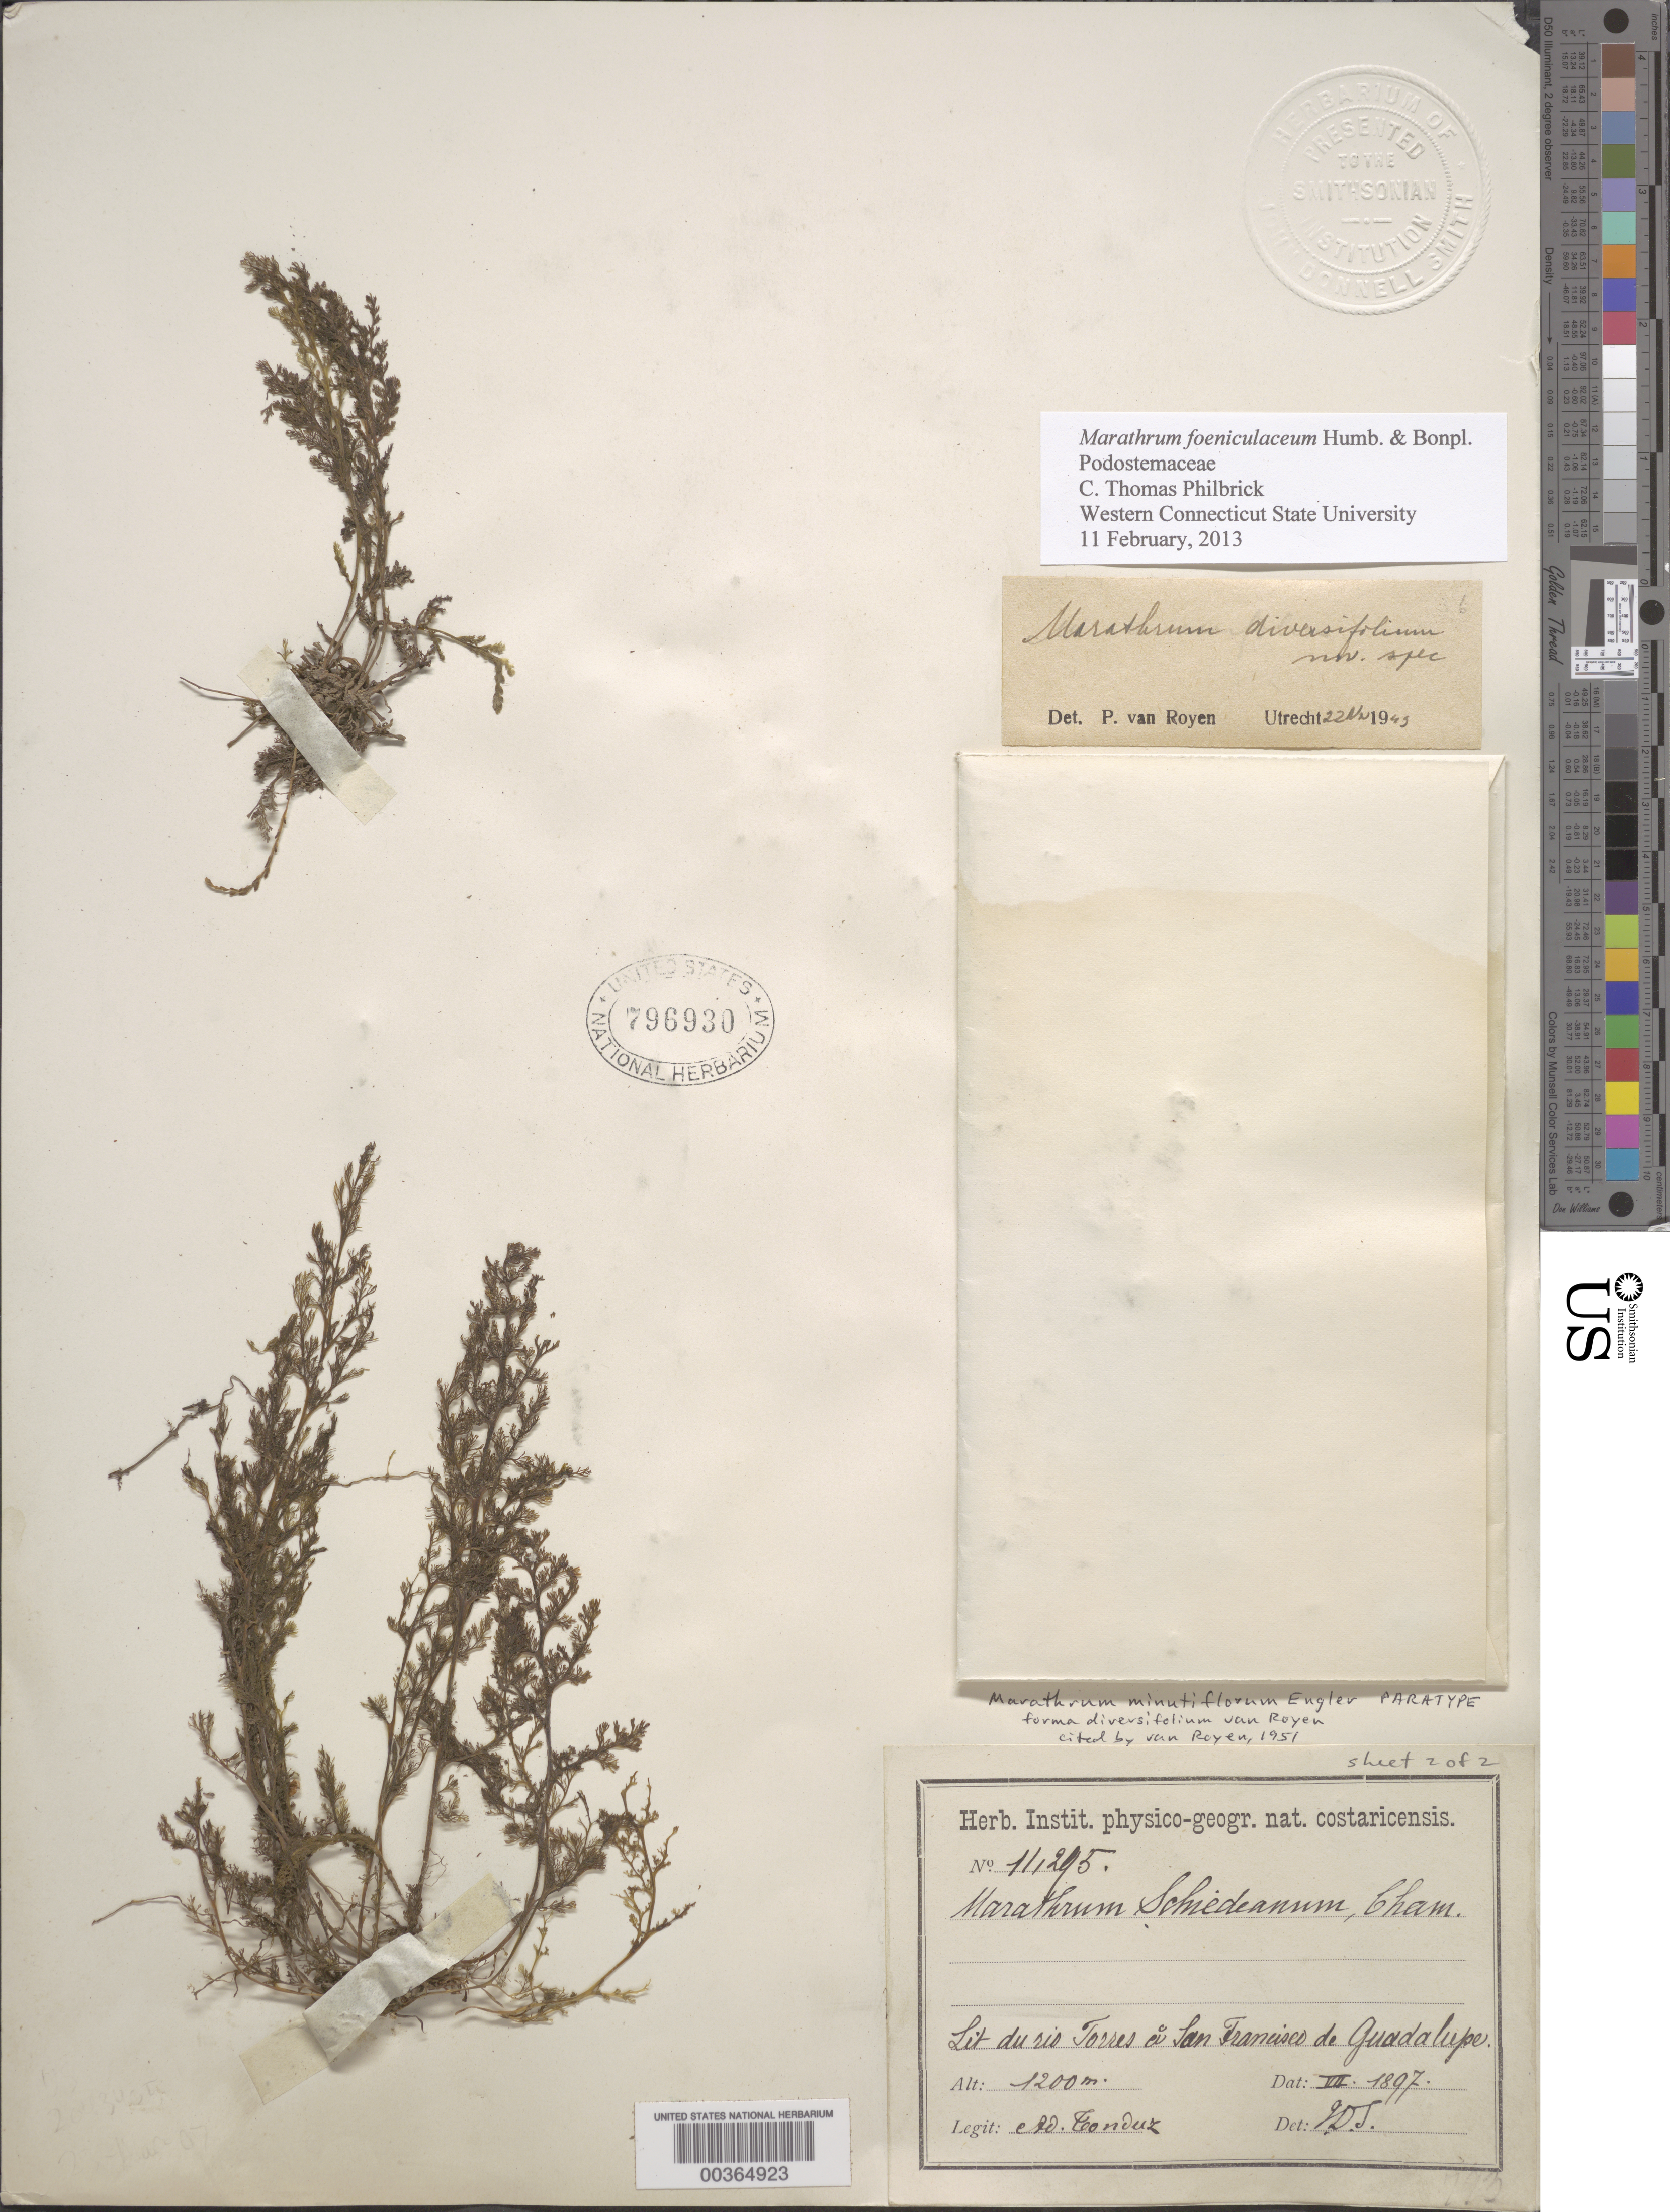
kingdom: Plantae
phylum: Tracheophyta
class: Magnoliopsida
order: Malpighiales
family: Podostemaceae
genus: Marathrum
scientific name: Marathrum foeniculaceum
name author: Bonpl.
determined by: Philbrick, C. Thomas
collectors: A. Tonduz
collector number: Herb. Inst. Nat. Cost. 11295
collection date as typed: Jul 1897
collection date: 1897-07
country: Costa Rica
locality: Lit du Rio Torres a San Francisco de Guadelupe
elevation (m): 1200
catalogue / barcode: US 796930